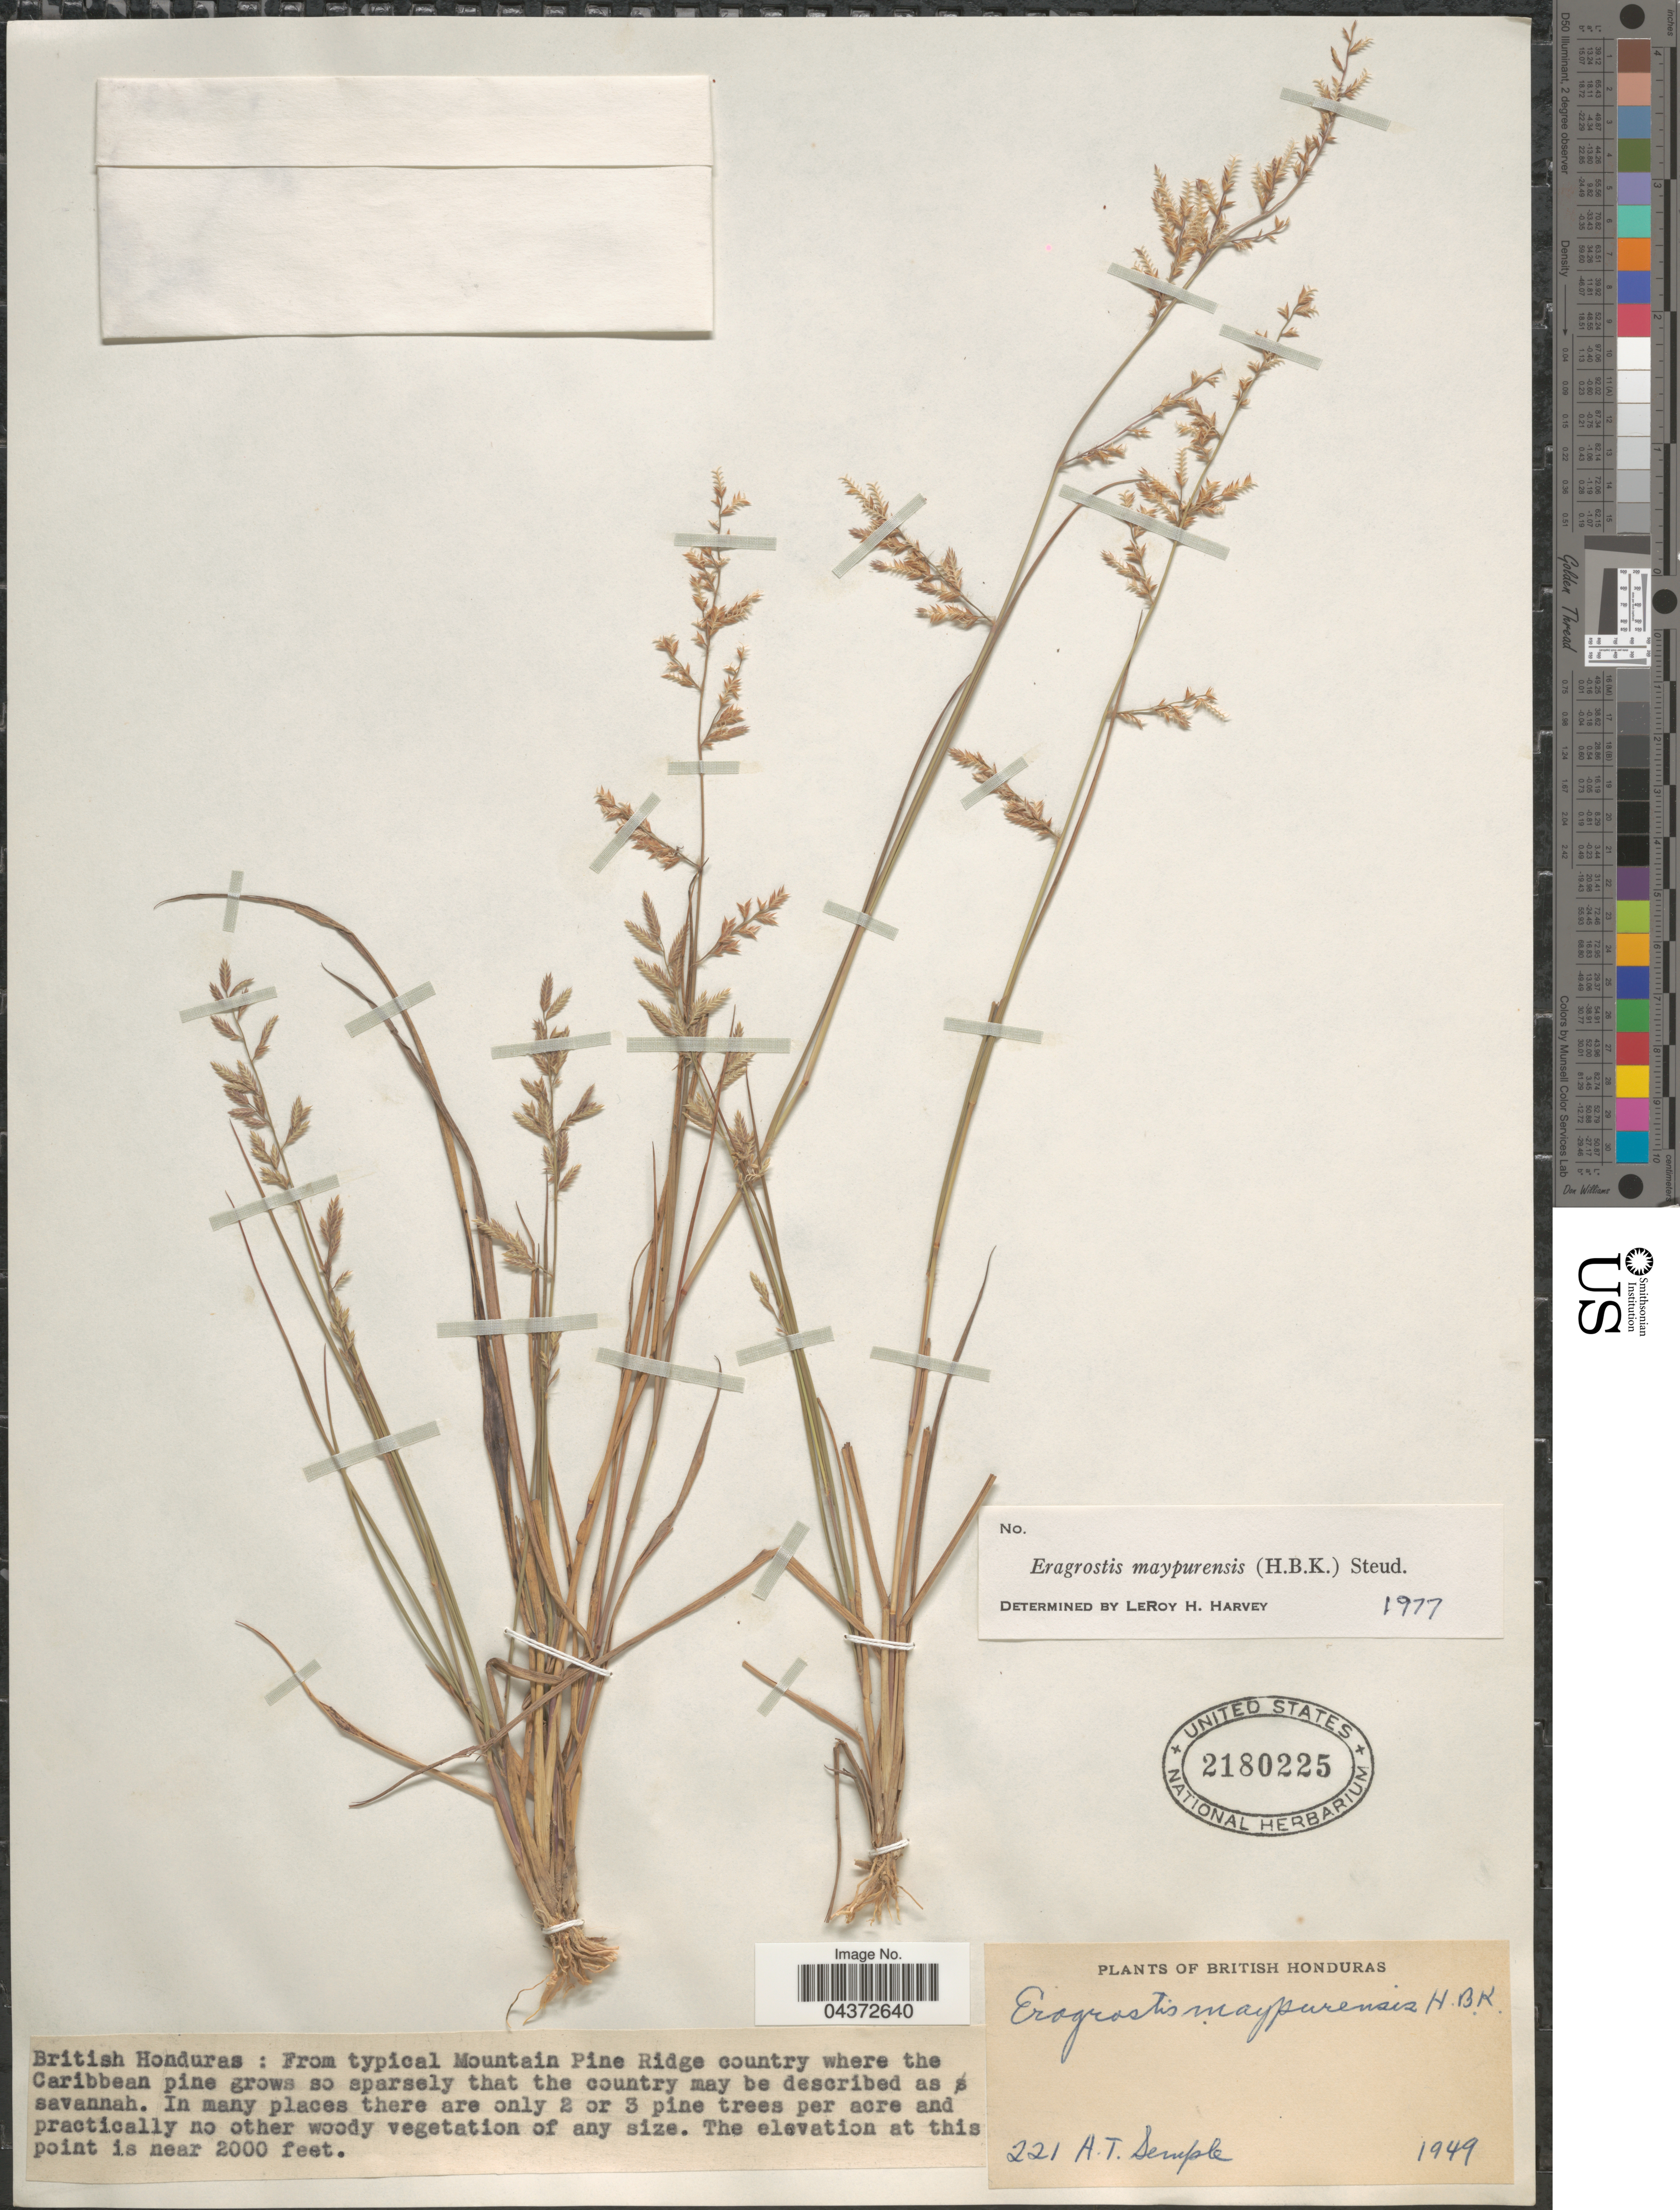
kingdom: Plantae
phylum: Tracheophyta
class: Liliopsida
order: Poales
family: Poaceae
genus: Eragrostis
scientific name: Eragrostis maypurensis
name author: (Kunth) Steud.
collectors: A. Semple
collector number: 221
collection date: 1949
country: Belize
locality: British Honduras. From typical Mountain Pine Ridge country.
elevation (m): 610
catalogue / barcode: US 2180225